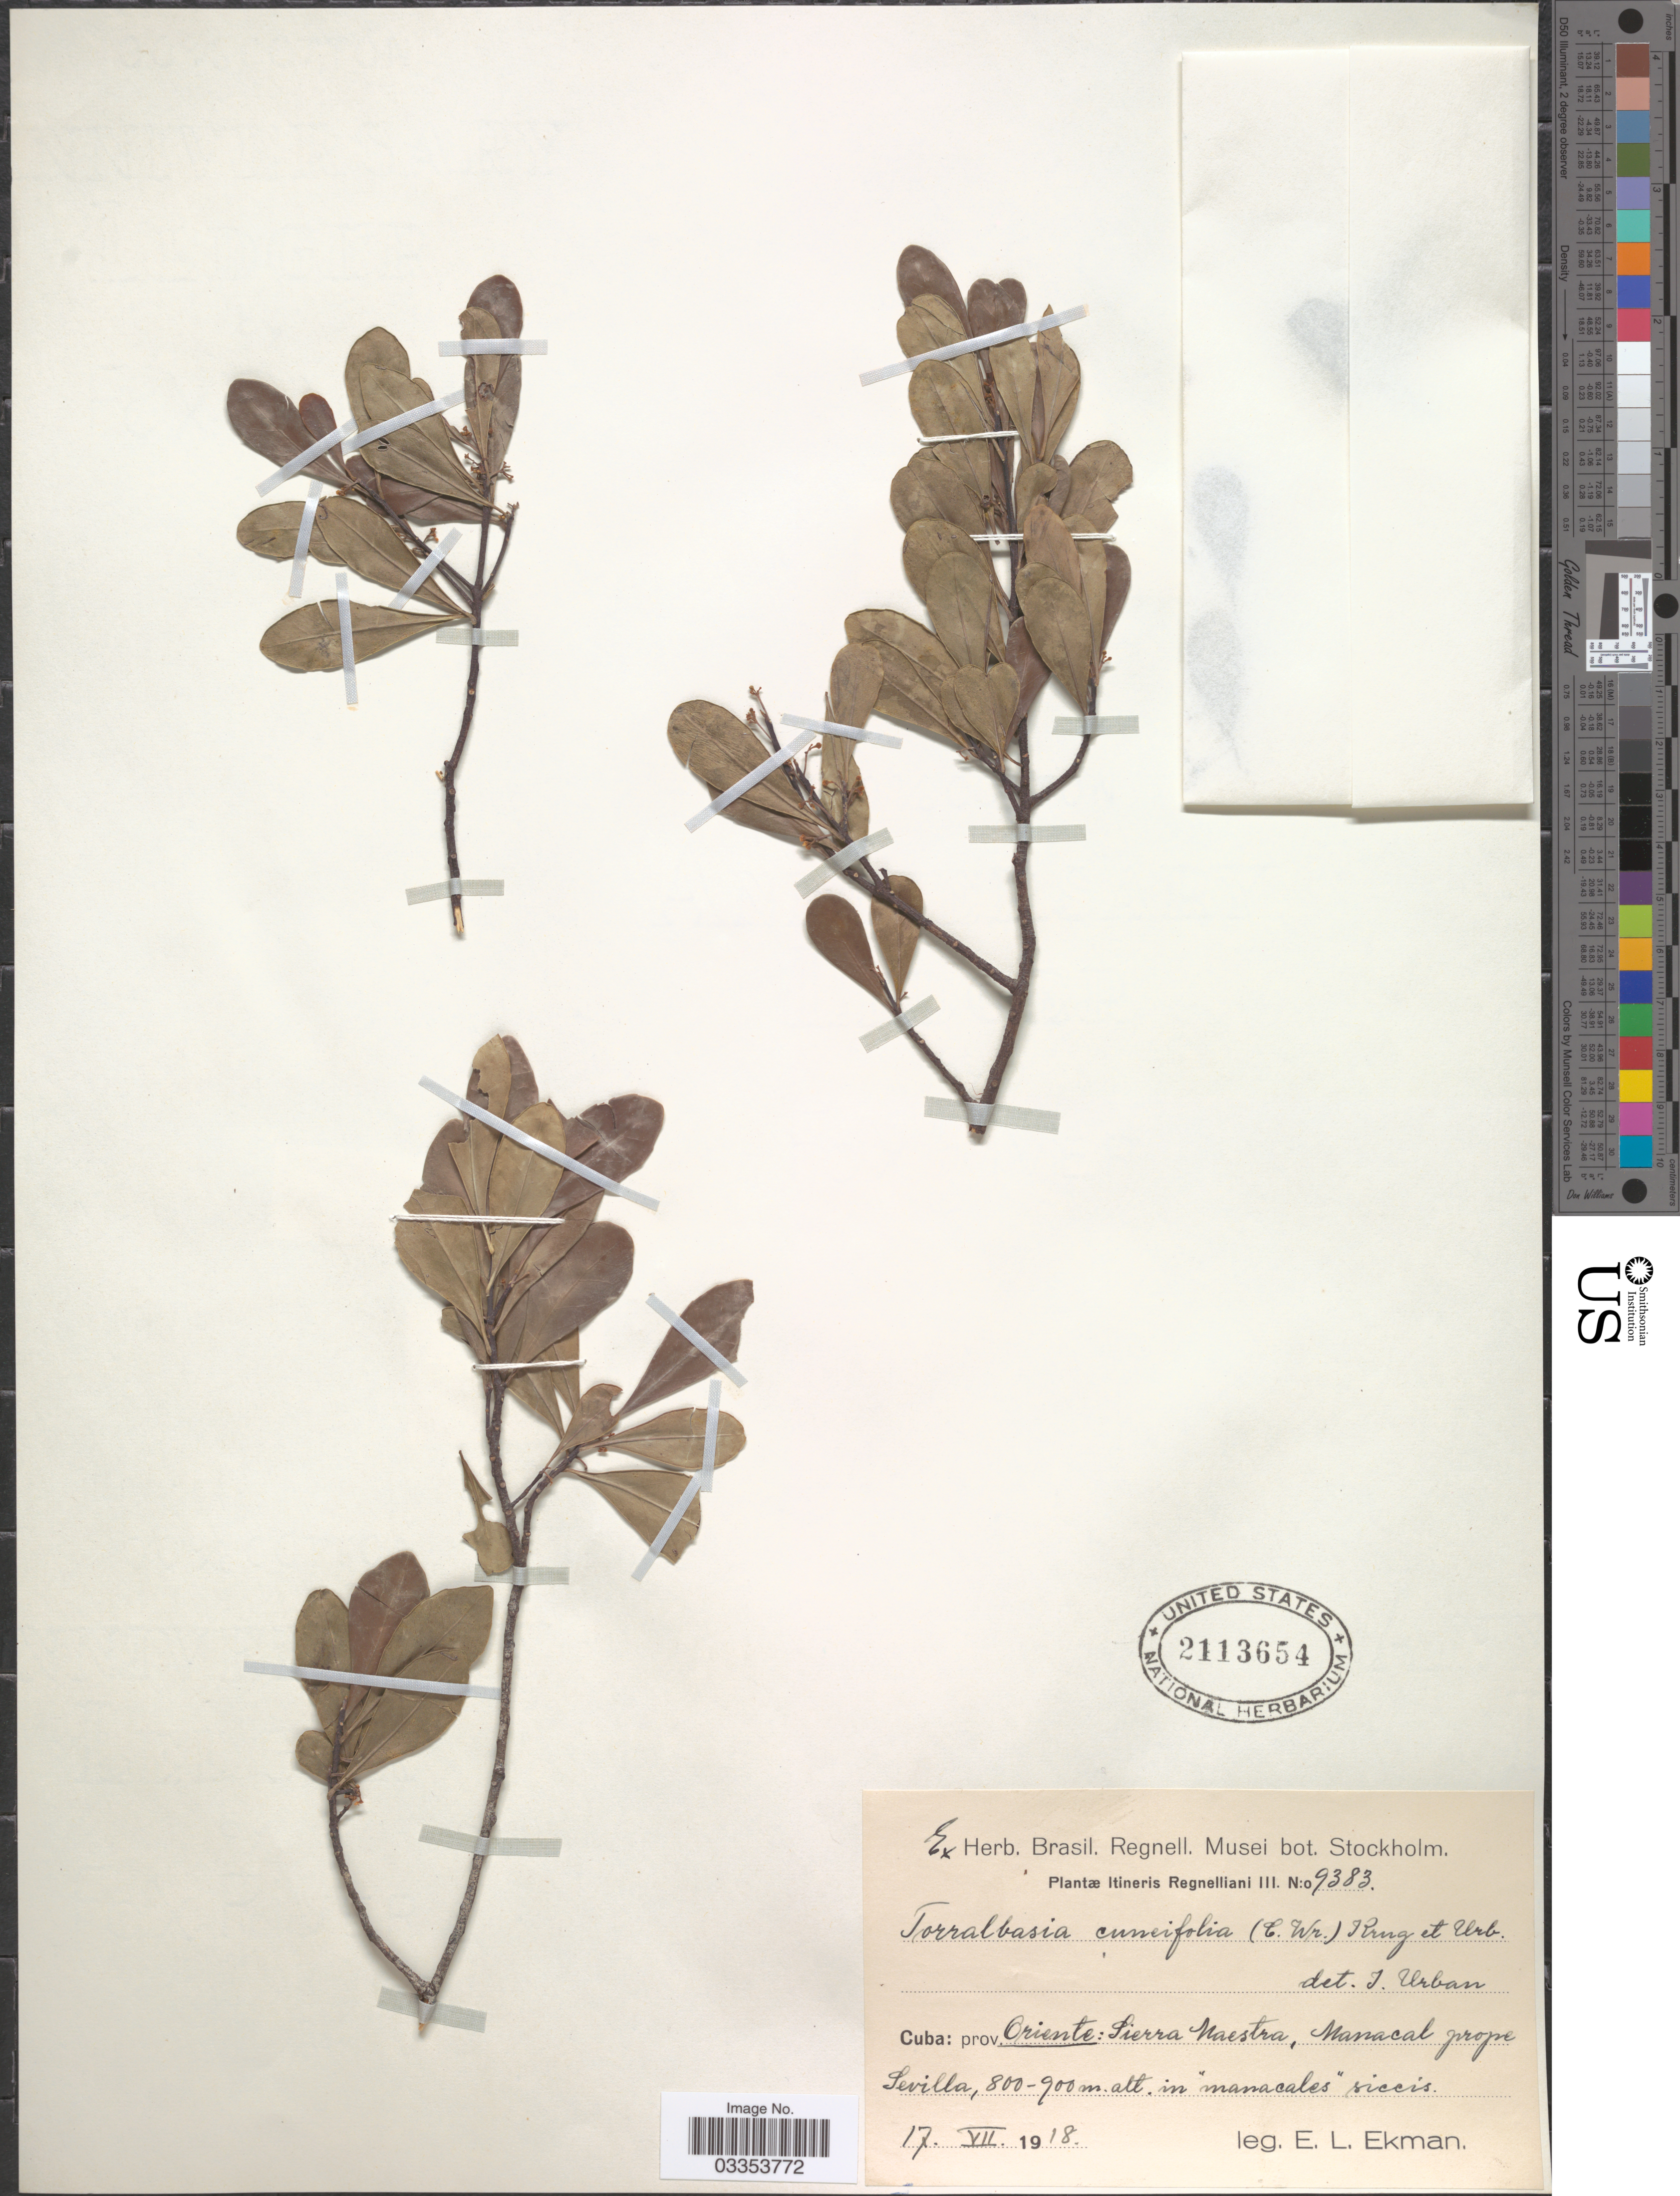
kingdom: Plantae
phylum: Tracheophyta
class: Magnoliopsida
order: Celastrales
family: Celastraceae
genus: Torralbasia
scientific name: Torralbasia cuneifolia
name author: (C. Wright ex Griseb.) Krug & Urb.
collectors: E. L. Ekman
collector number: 9383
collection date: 1918-07-17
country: Cuba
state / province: Oriente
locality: Sierra Maestra, Manacal prope Sevilla, in "manacales" siccis.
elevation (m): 800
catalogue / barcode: US 2113654